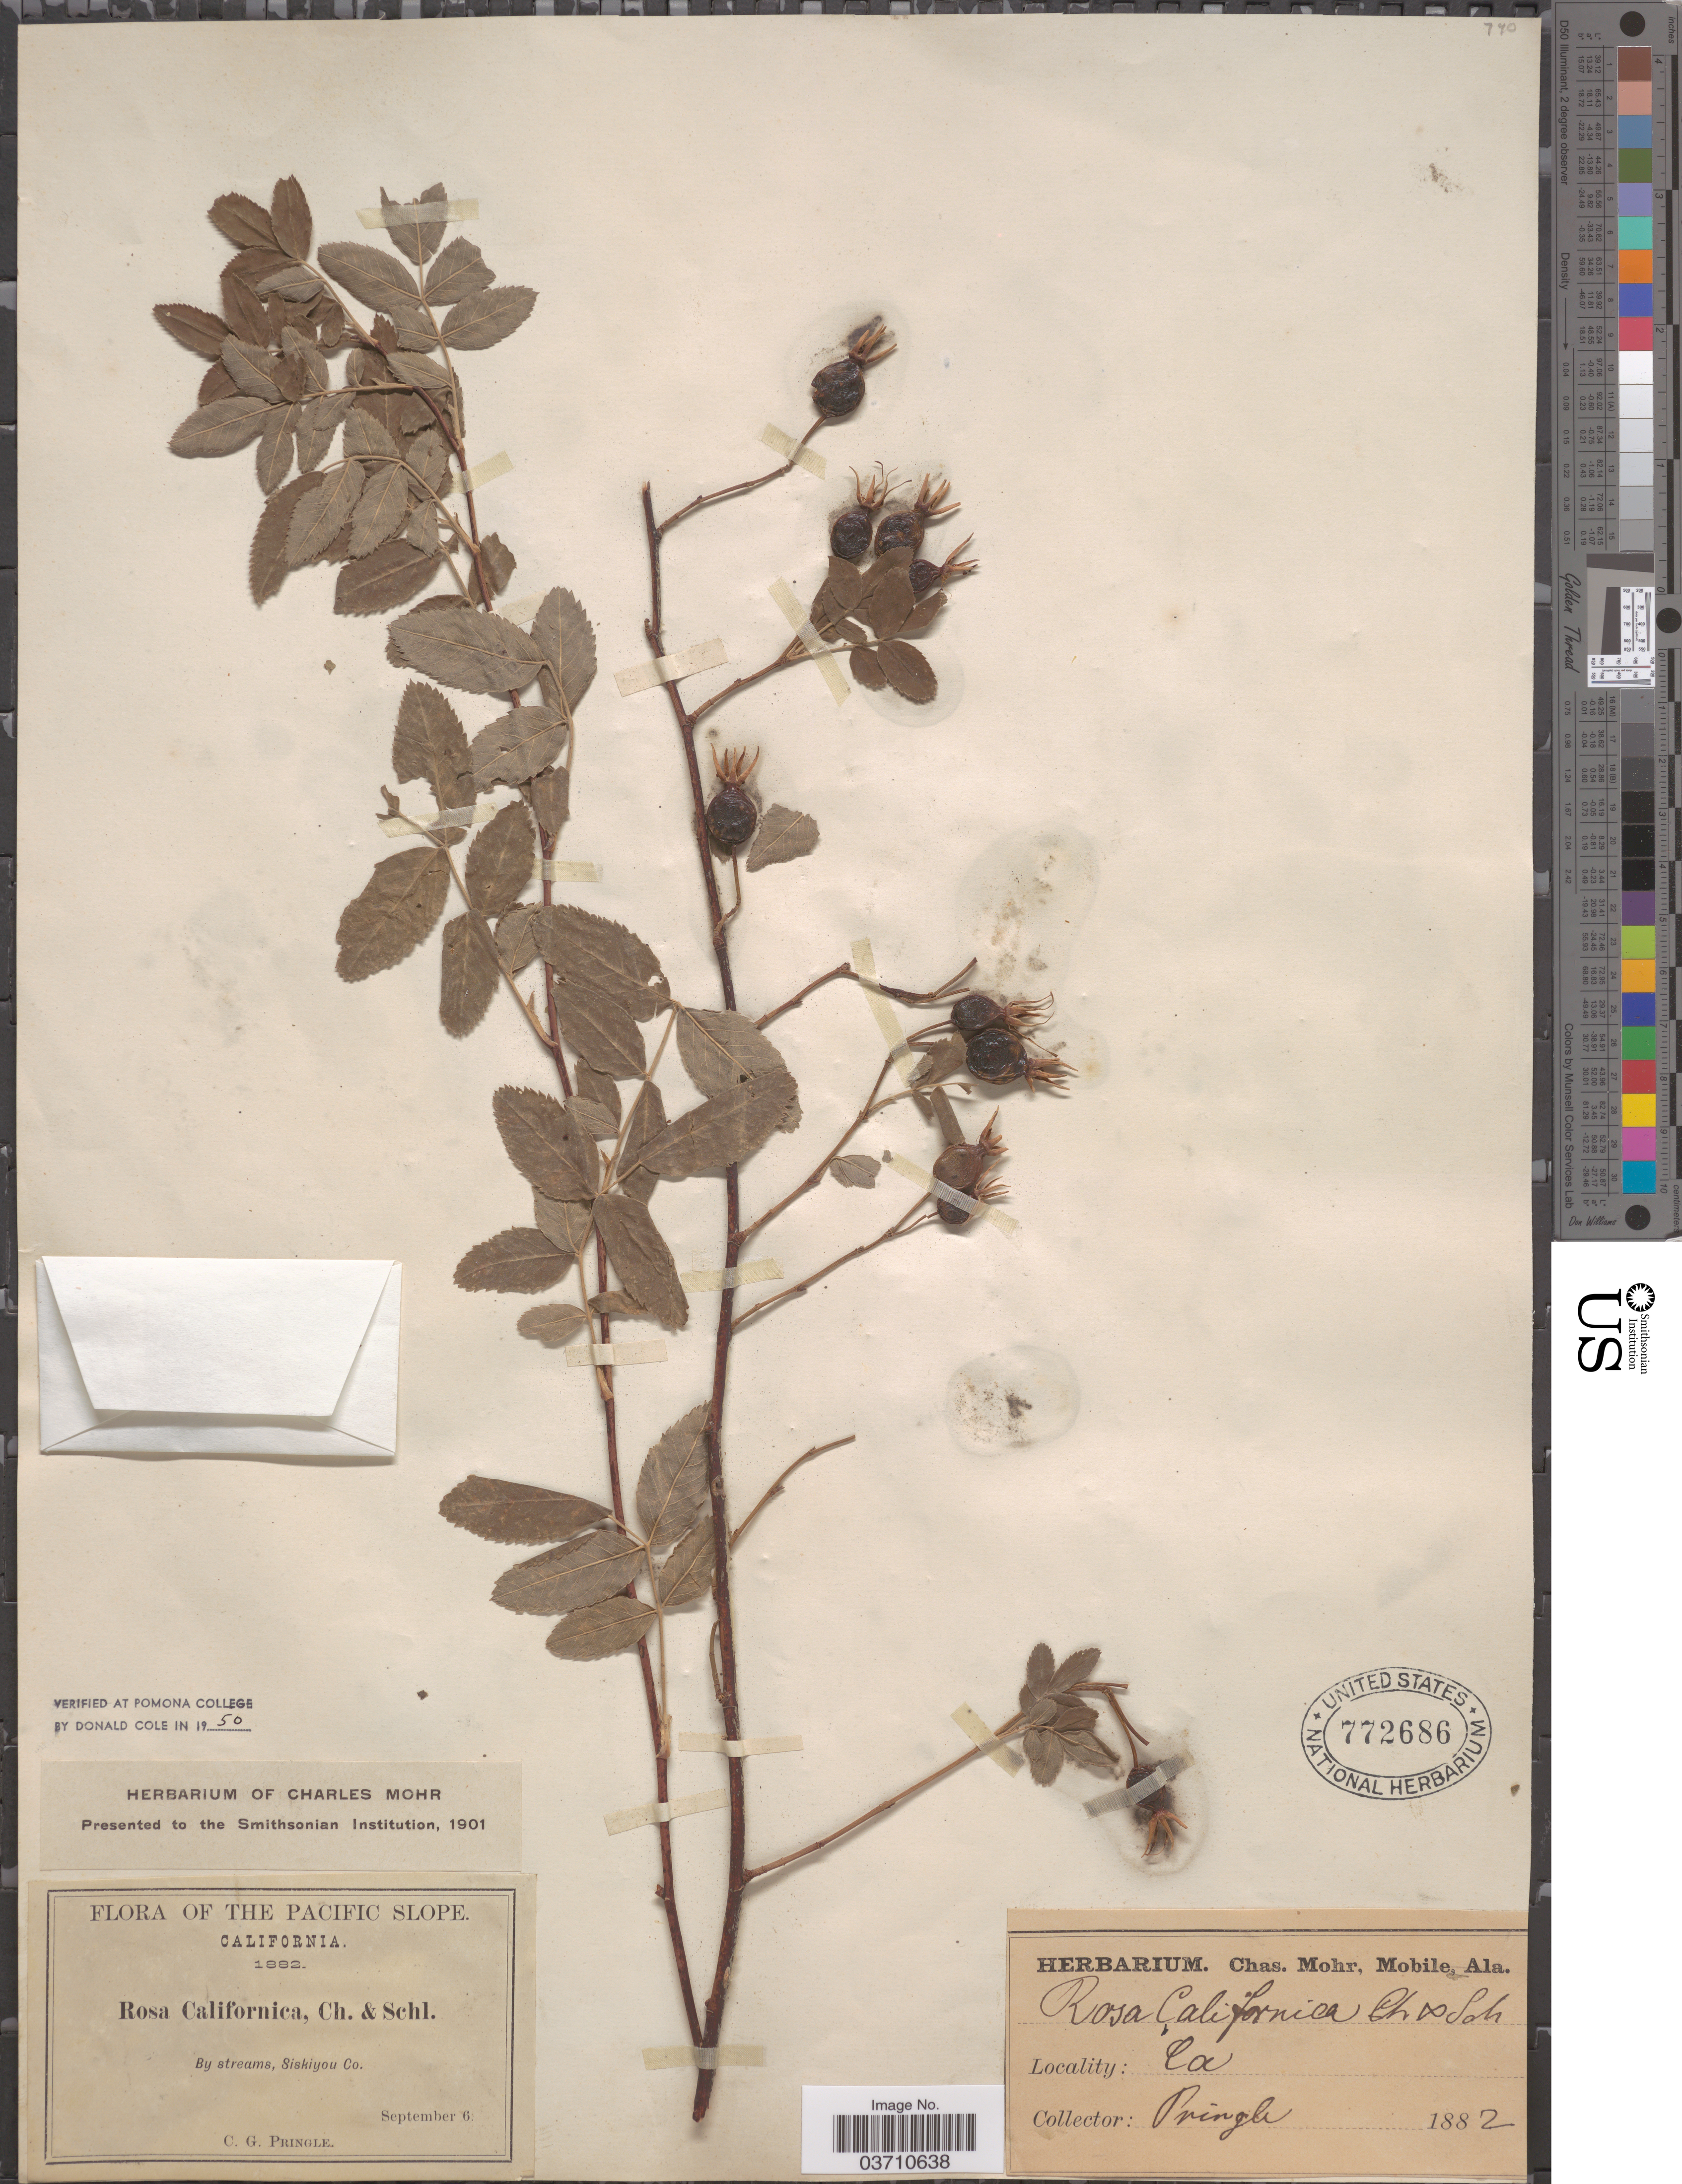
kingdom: Plantae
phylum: Tracheophyta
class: Magnoliopsida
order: Rosales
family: Rosaceae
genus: Rosa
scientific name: Rosa californica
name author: Cham. & Schltdl.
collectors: C. G. Pringle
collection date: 1882-09-06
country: United States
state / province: California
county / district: Siskiyou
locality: The Pacific Slope. By streams, Siskiyou Co.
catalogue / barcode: US 772686